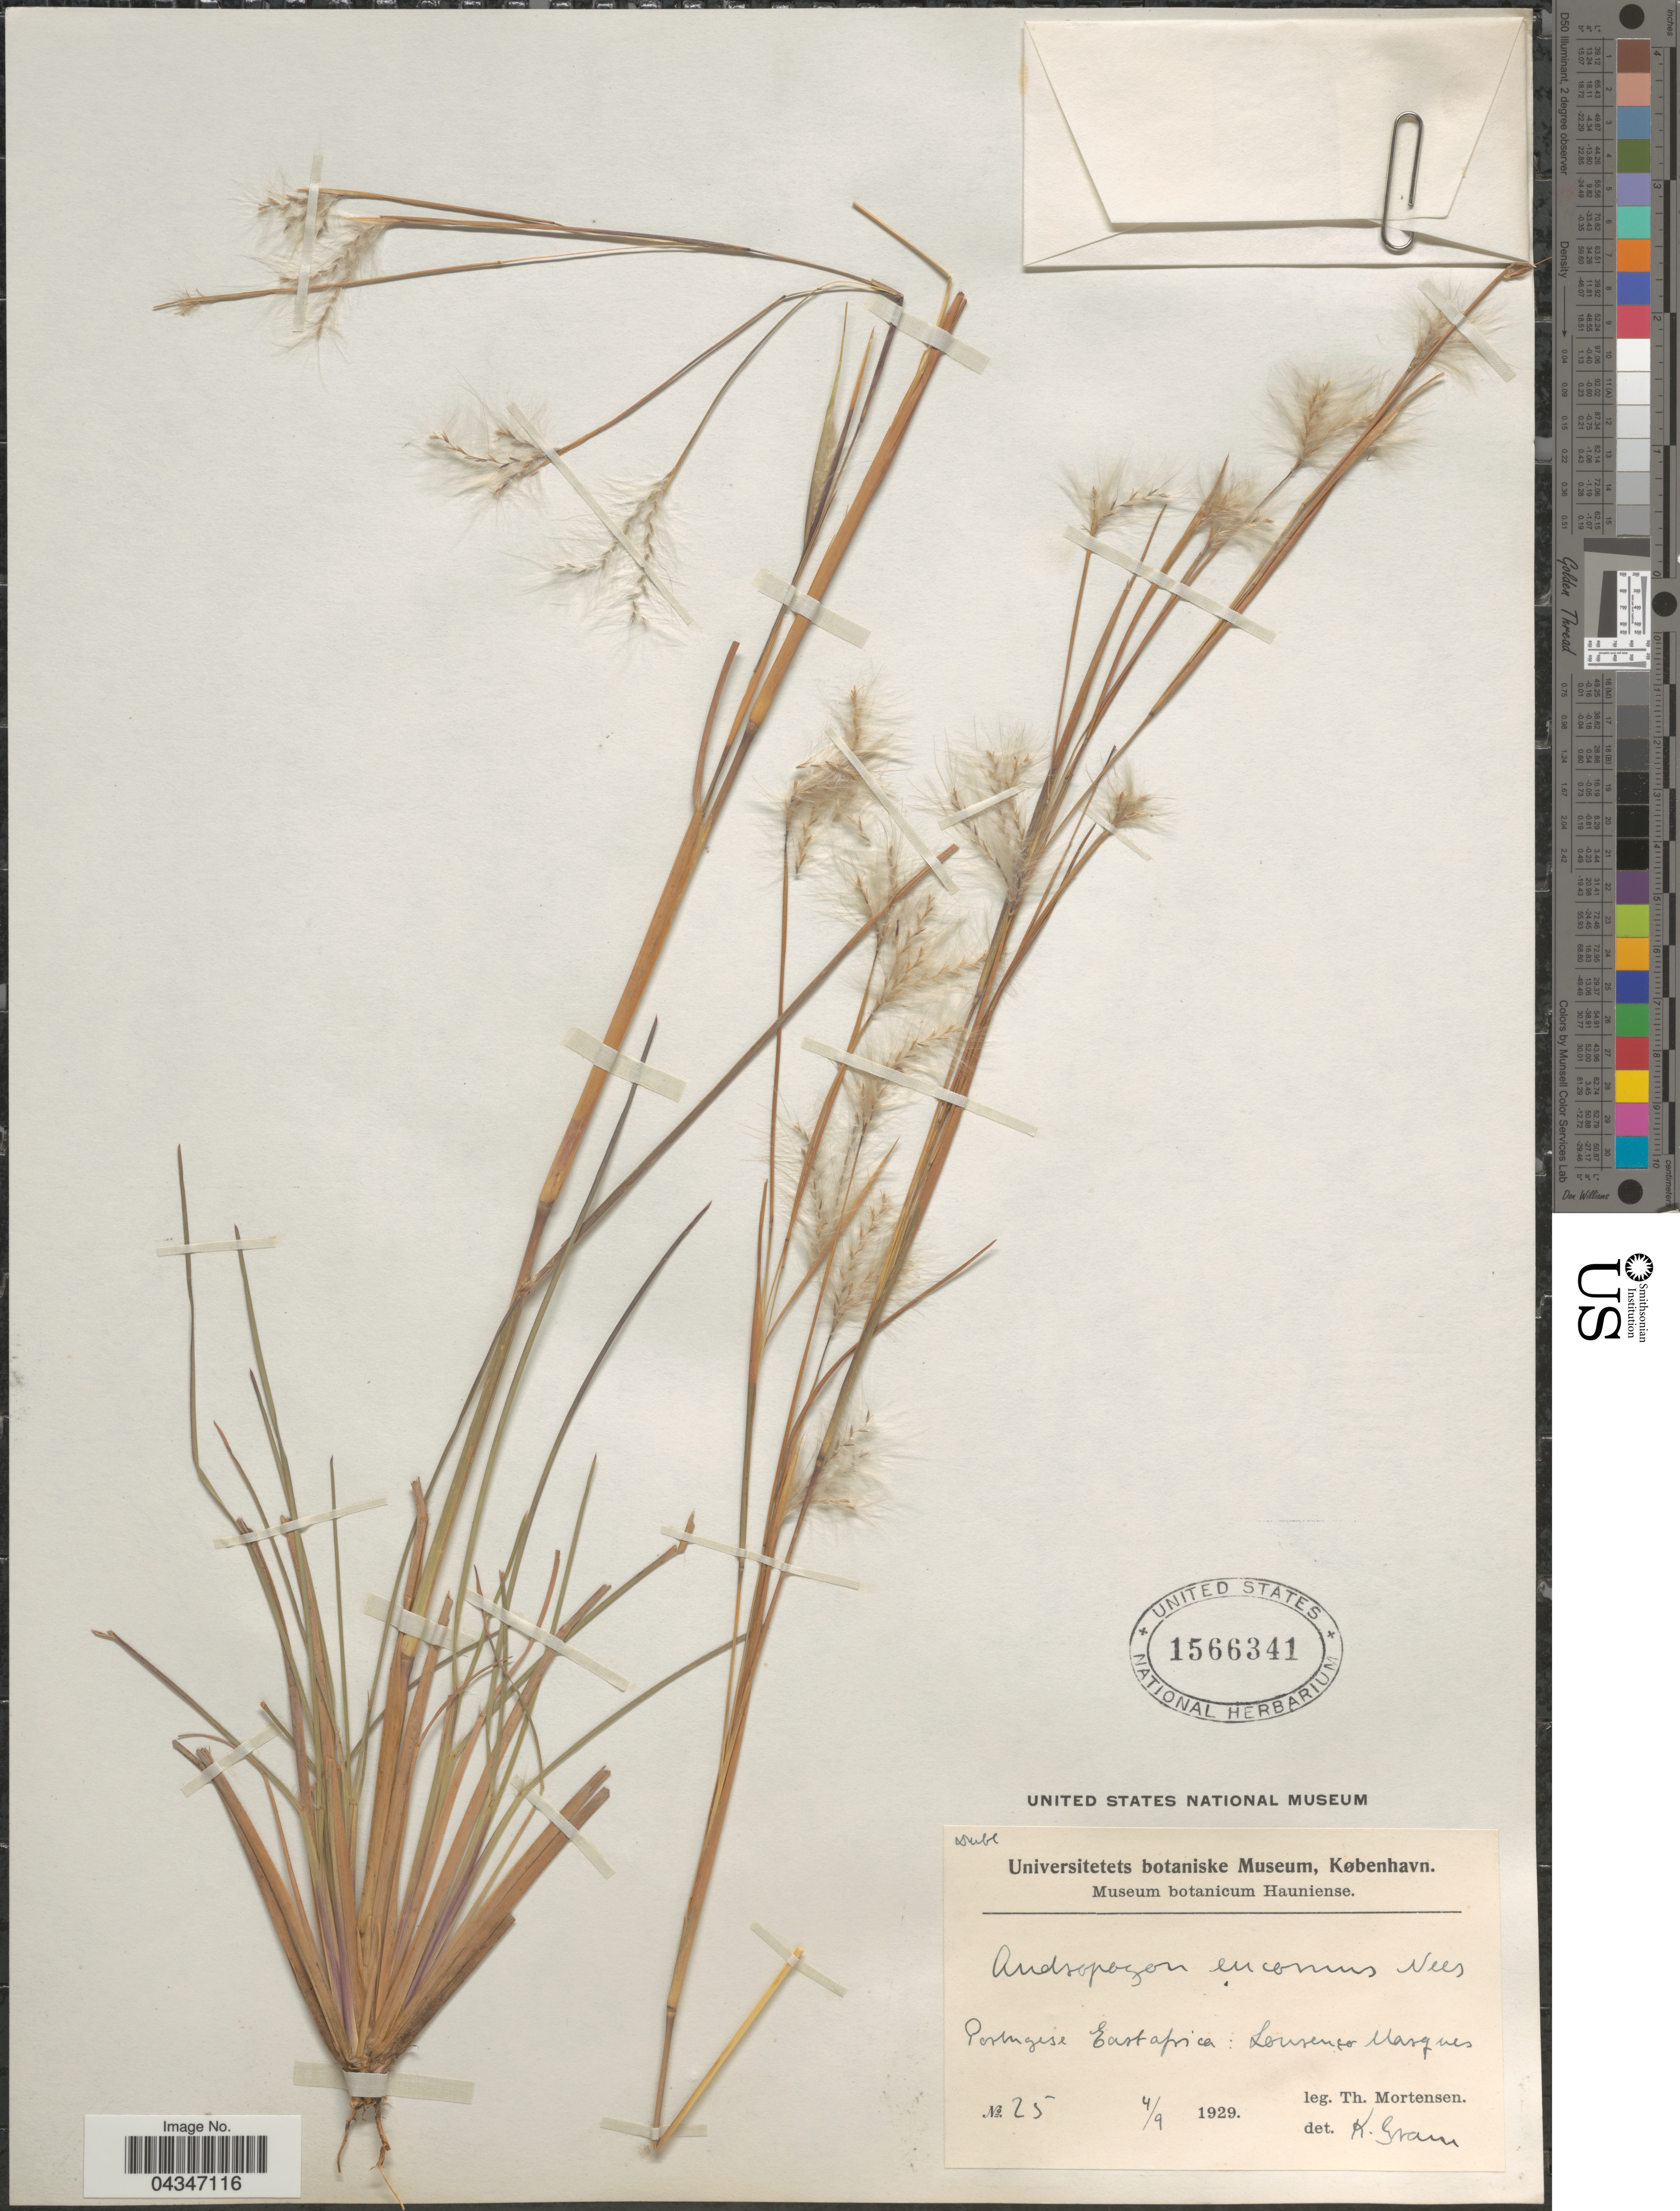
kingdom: Plantae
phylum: Tracheophyta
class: Liliopsida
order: Poales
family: Poaceae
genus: Andropogon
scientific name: Andropogon eucomus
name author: Nees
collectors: T. Mortensen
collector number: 25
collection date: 1929-09-04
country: Mozambique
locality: Portugese East Africa: Lourenço Marques.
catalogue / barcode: US 1566341